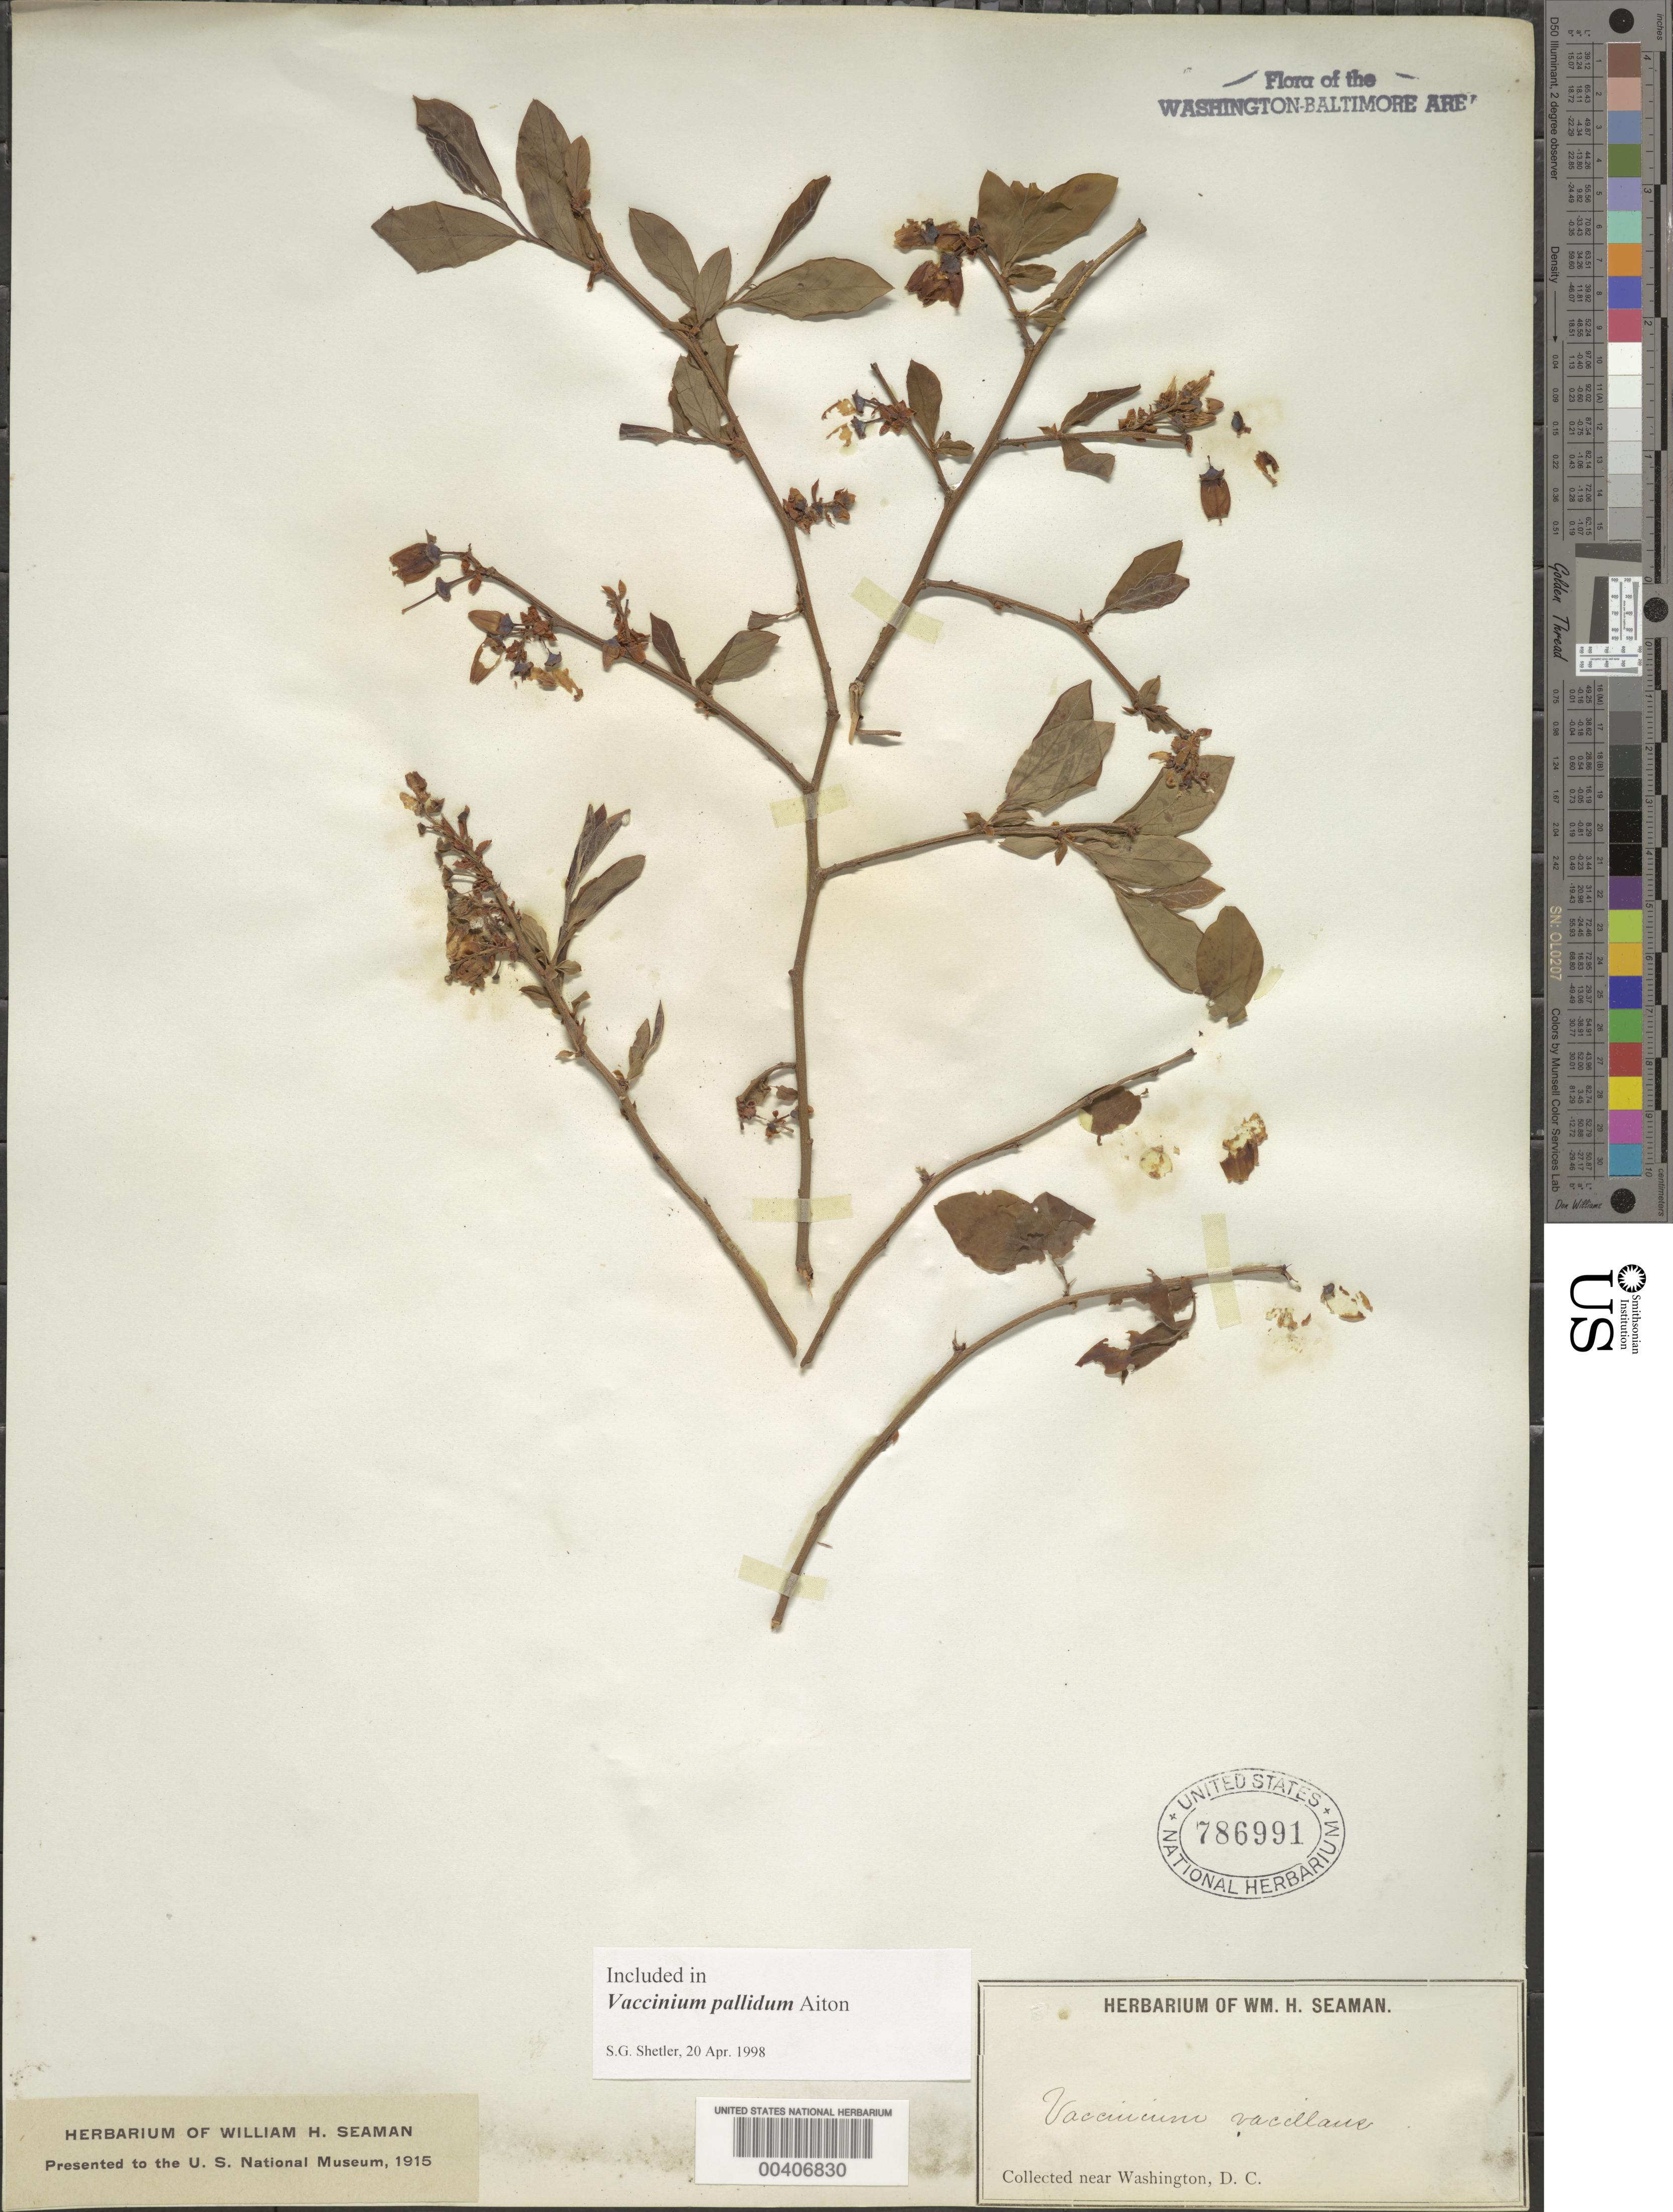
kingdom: Plantae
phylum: Tracheophyta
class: Magnoliopsida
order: Ericales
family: Ericaceae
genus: Vaccinium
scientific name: Vaccinium pallidum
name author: Aiton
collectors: W. Seaman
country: United States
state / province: District of Columbia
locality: Near Washington DC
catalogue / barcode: US 786991